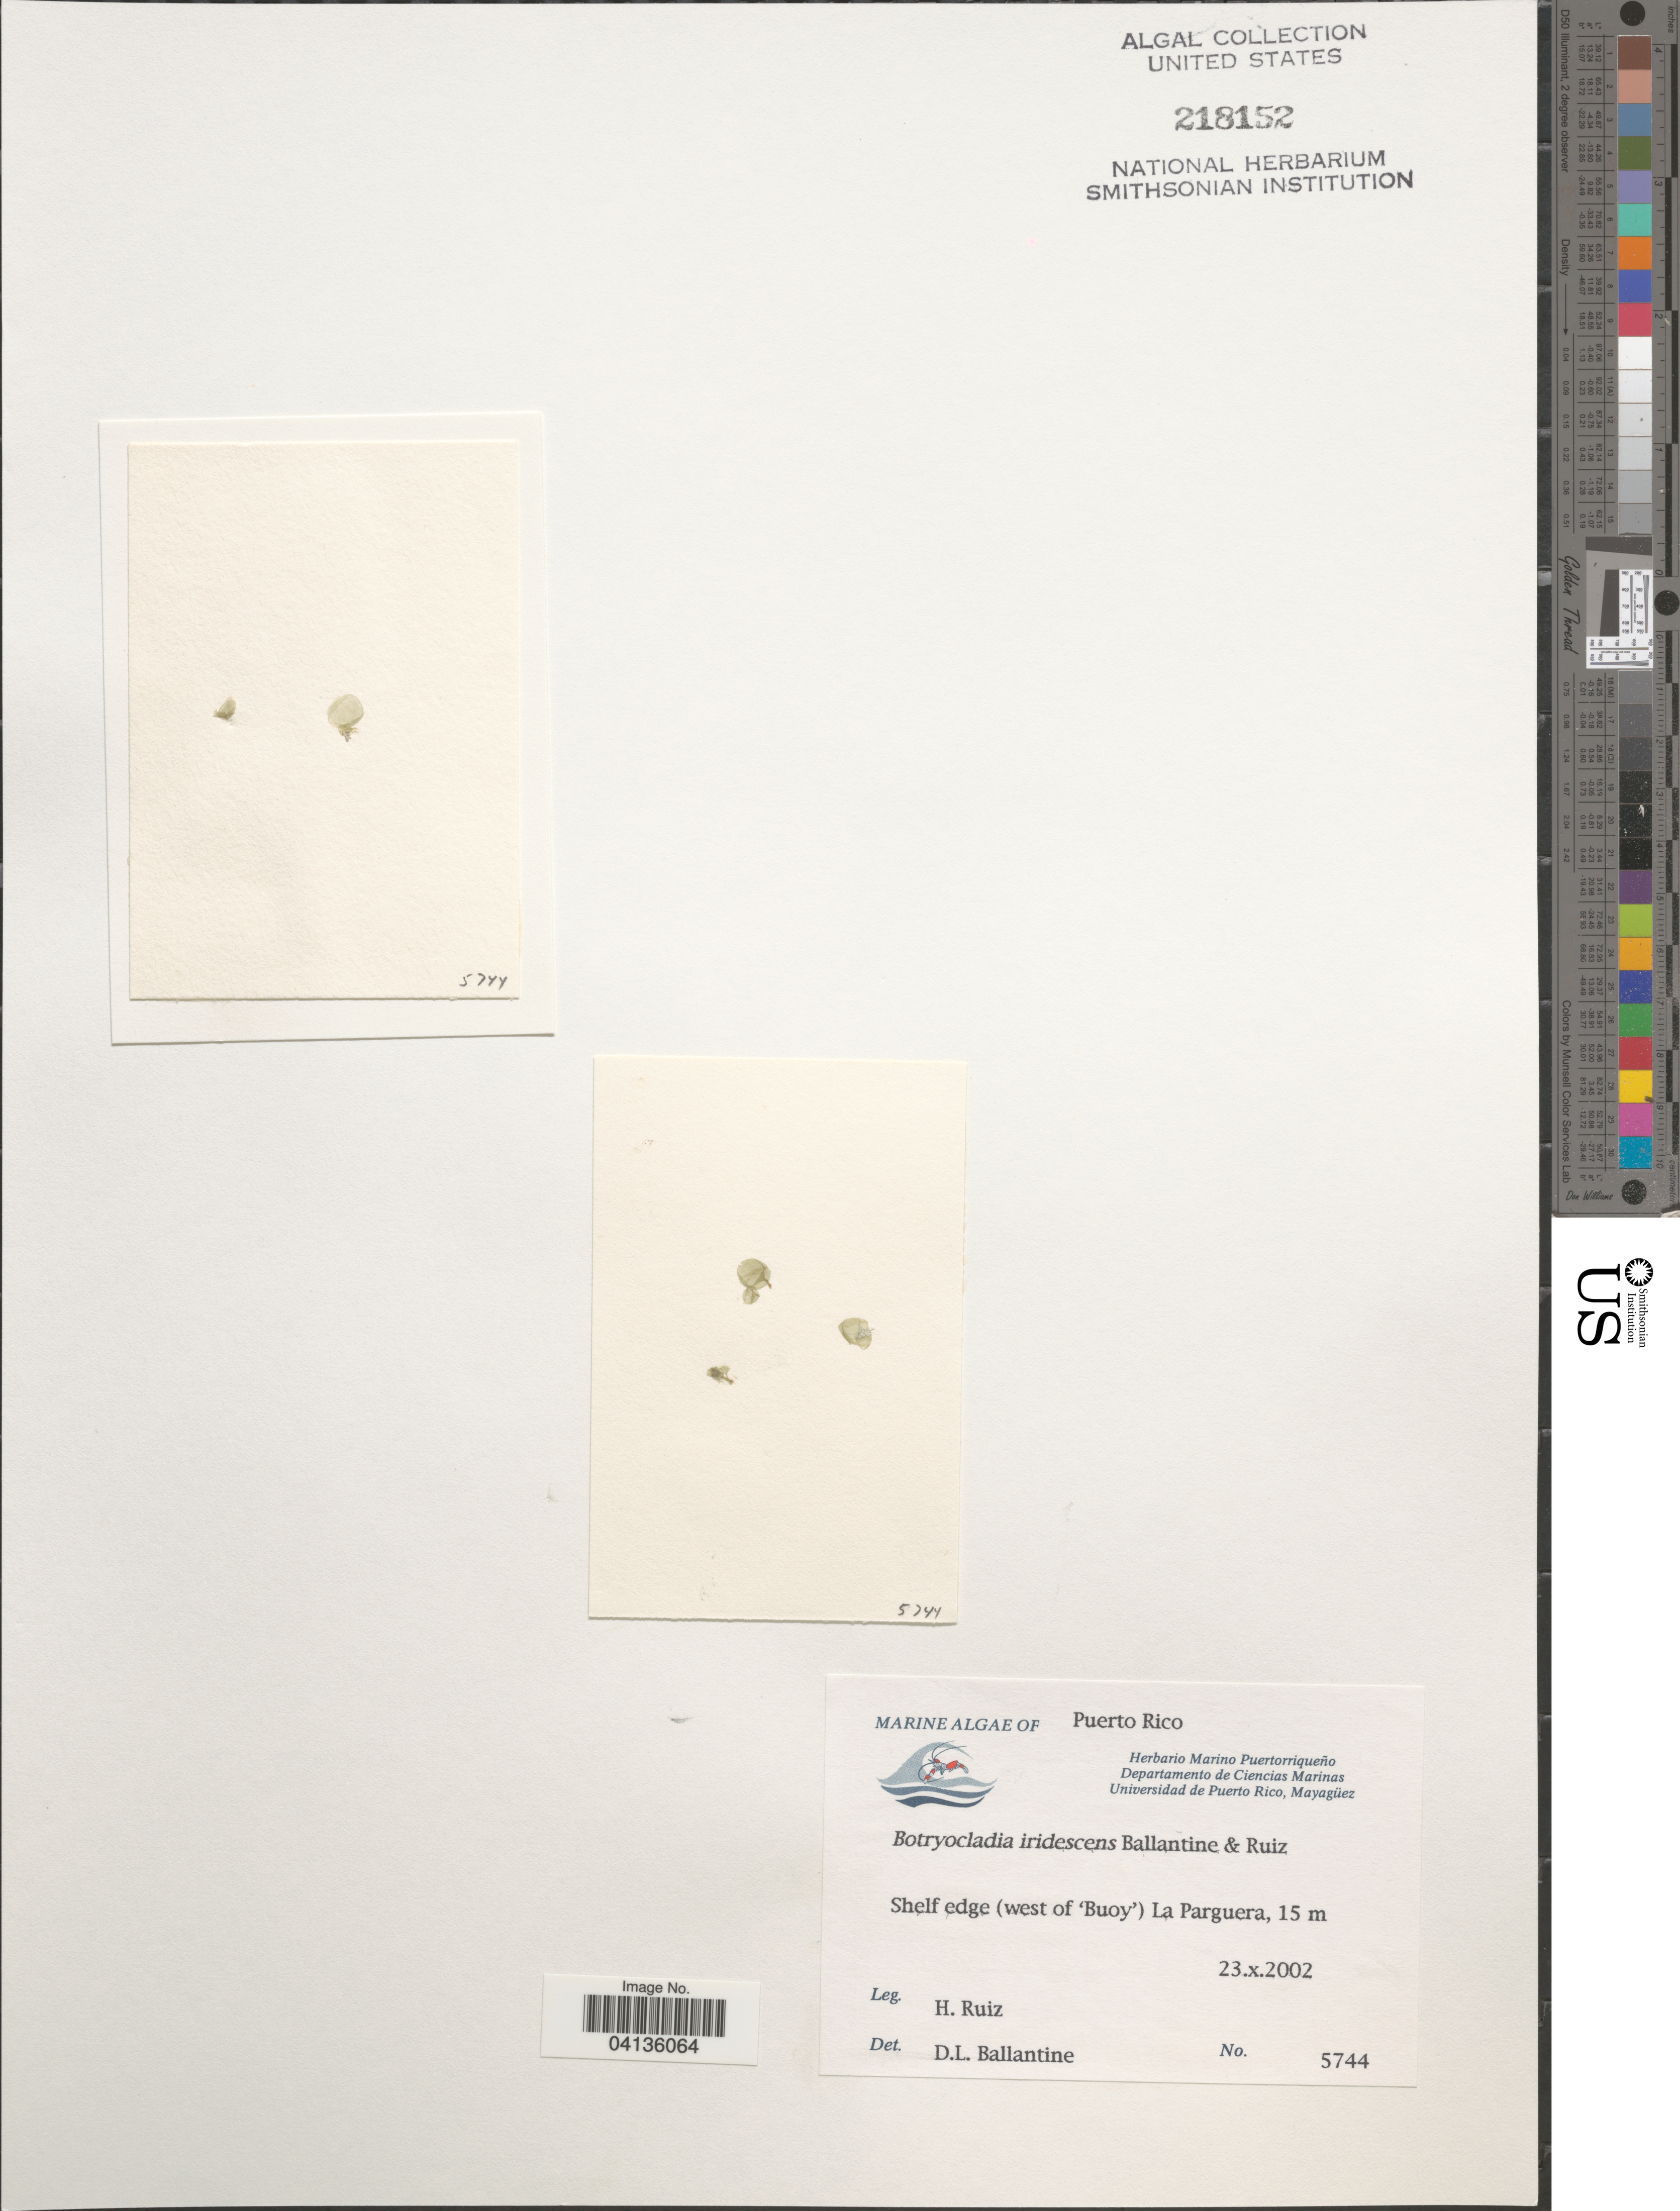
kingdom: Plantae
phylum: Rhodophyta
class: Florideophyceae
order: Rhodymeniales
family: Rhodymeniaceae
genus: Botryocladia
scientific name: Botryocladia iridescens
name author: D.L. Ballant. & H.Ruiz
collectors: H. Ruiz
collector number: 5744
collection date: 2002-10-23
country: Puerto Rico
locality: Shelf edge (west of 'Buoy') La Parguera.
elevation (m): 15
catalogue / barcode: US 218152